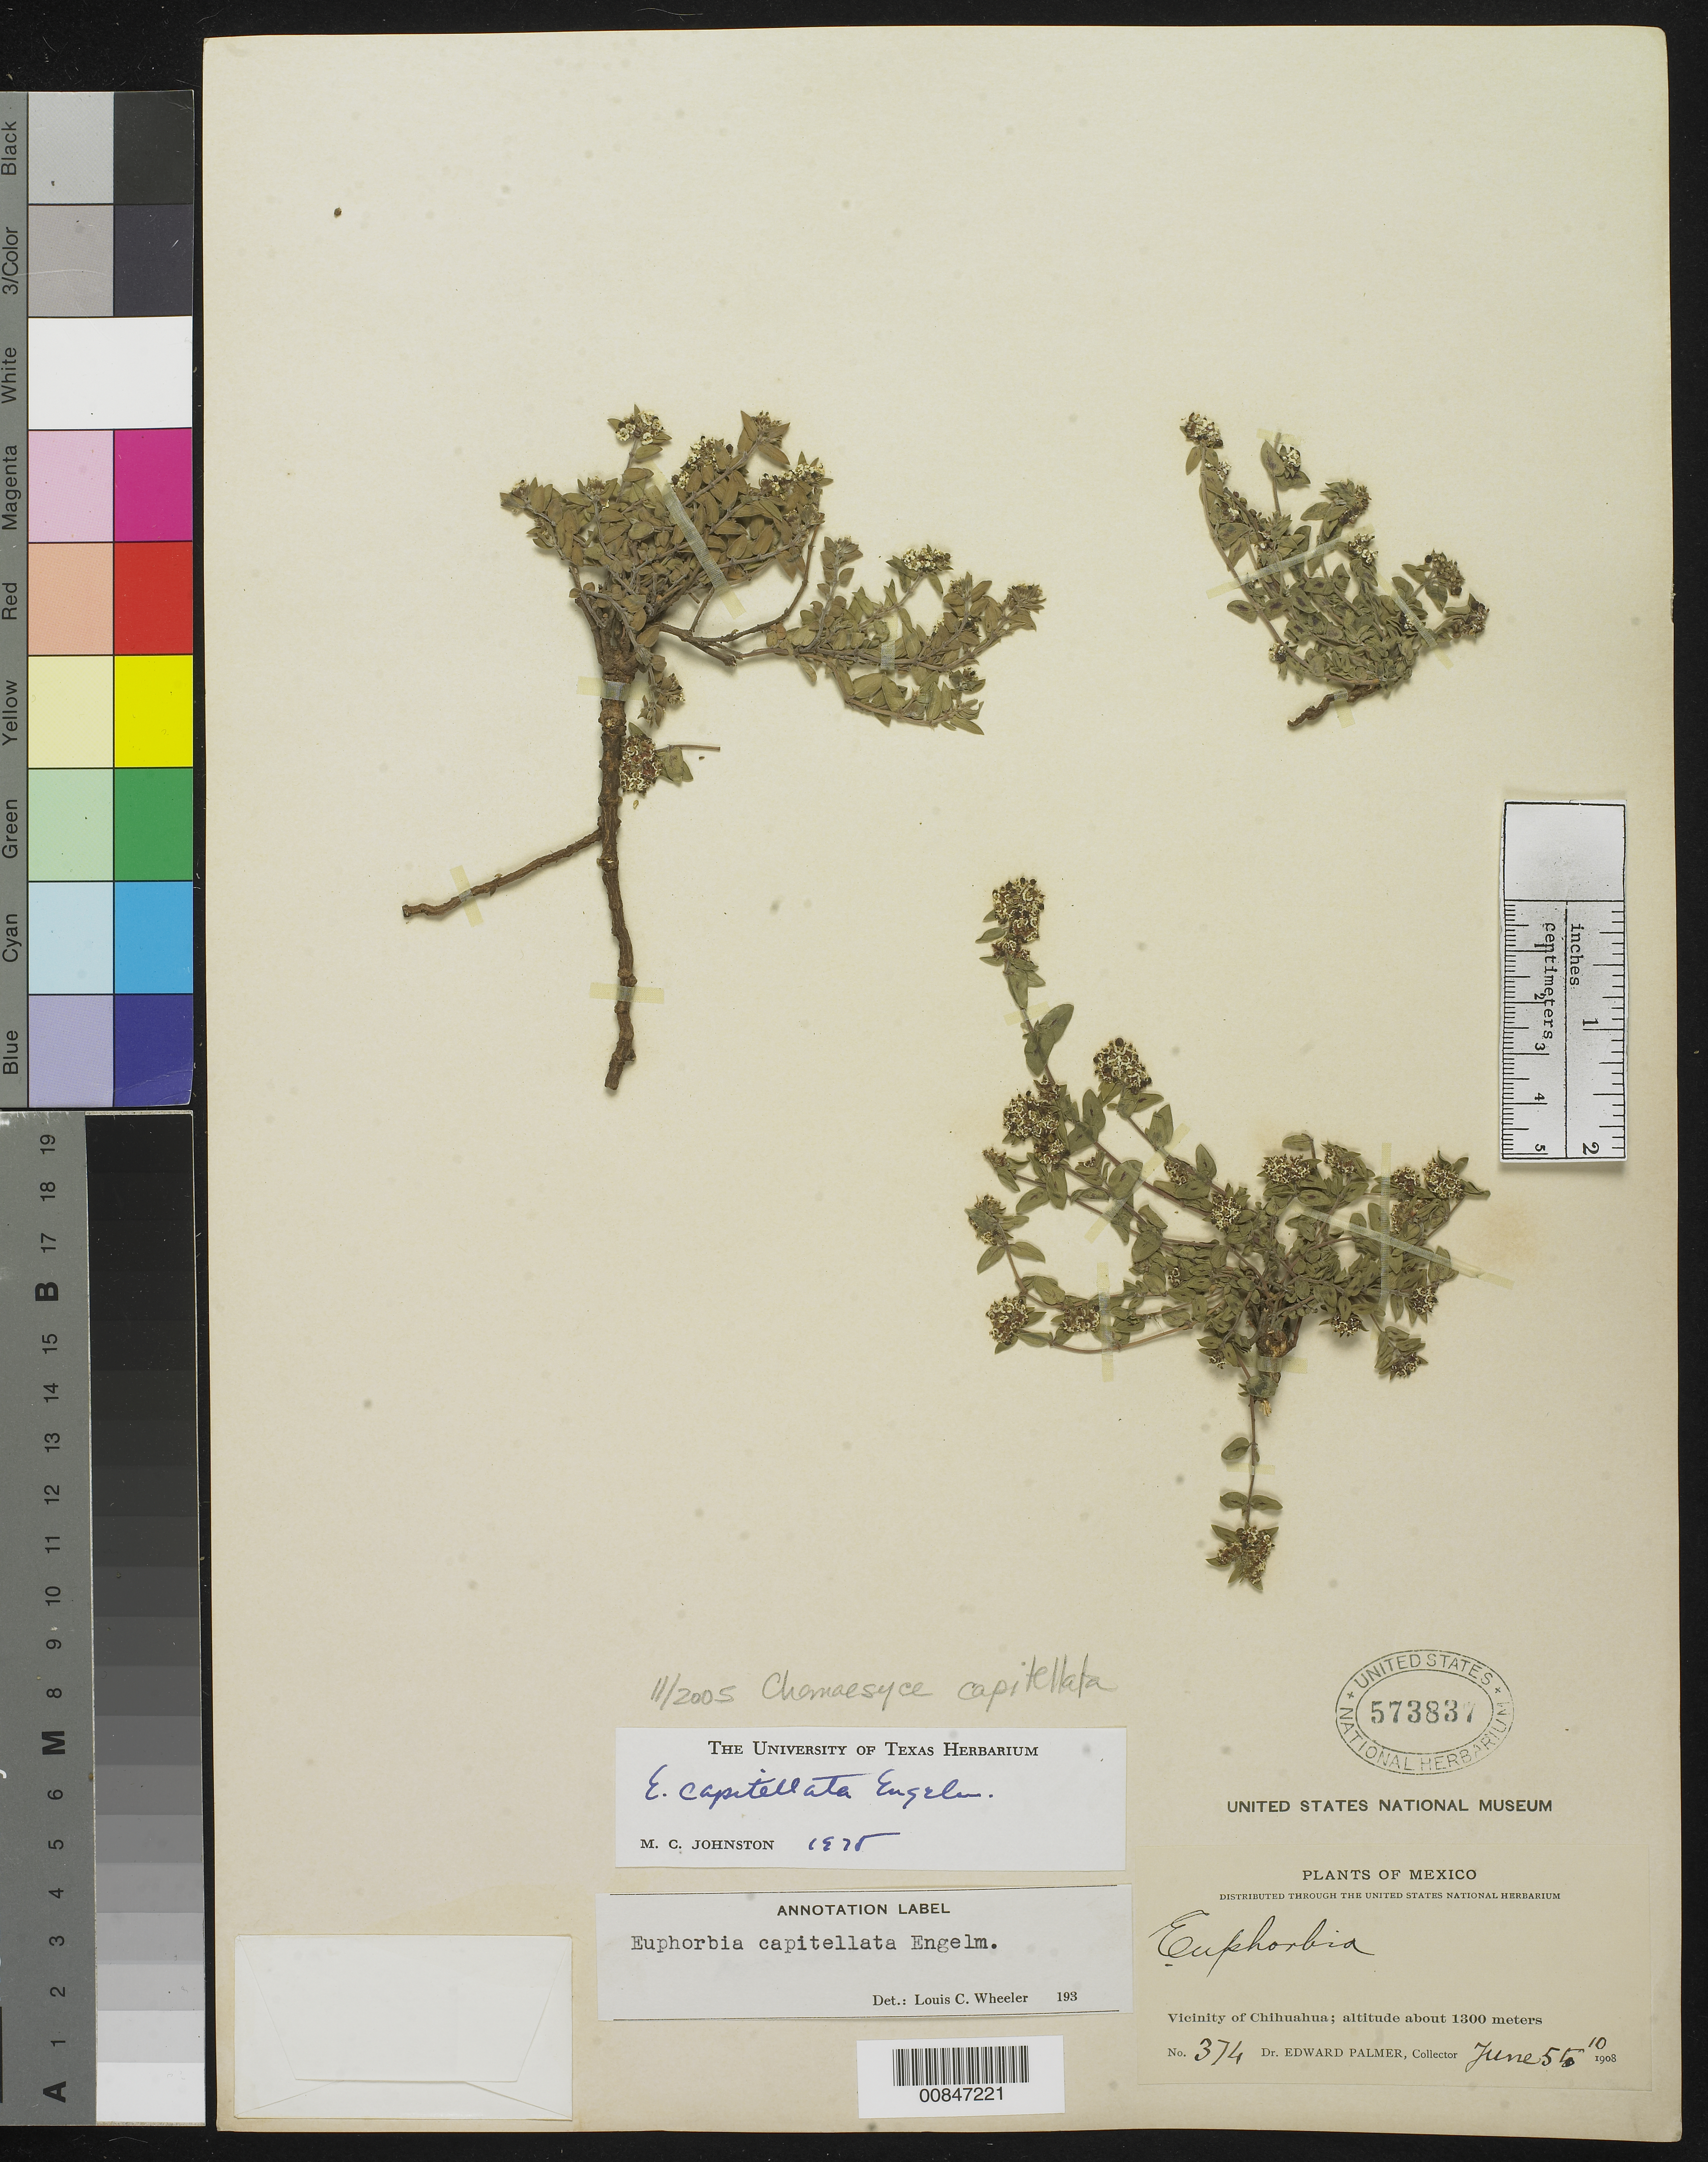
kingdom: Plantae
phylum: Tracheophyta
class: Magnoliopsida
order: Malpighiales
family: Euphorbiaceae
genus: Euphorbia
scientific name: Euphorbia capitellata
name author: Engelm. in Emory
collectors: E. Palmer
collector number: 374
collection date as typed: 05 Jun 1908 to 10 Jun 1908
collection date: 1908-06-05/1908-06-10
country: Mexico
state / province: Chihuahua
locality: Vicinity of Chihuahua.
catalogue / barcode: US 573837